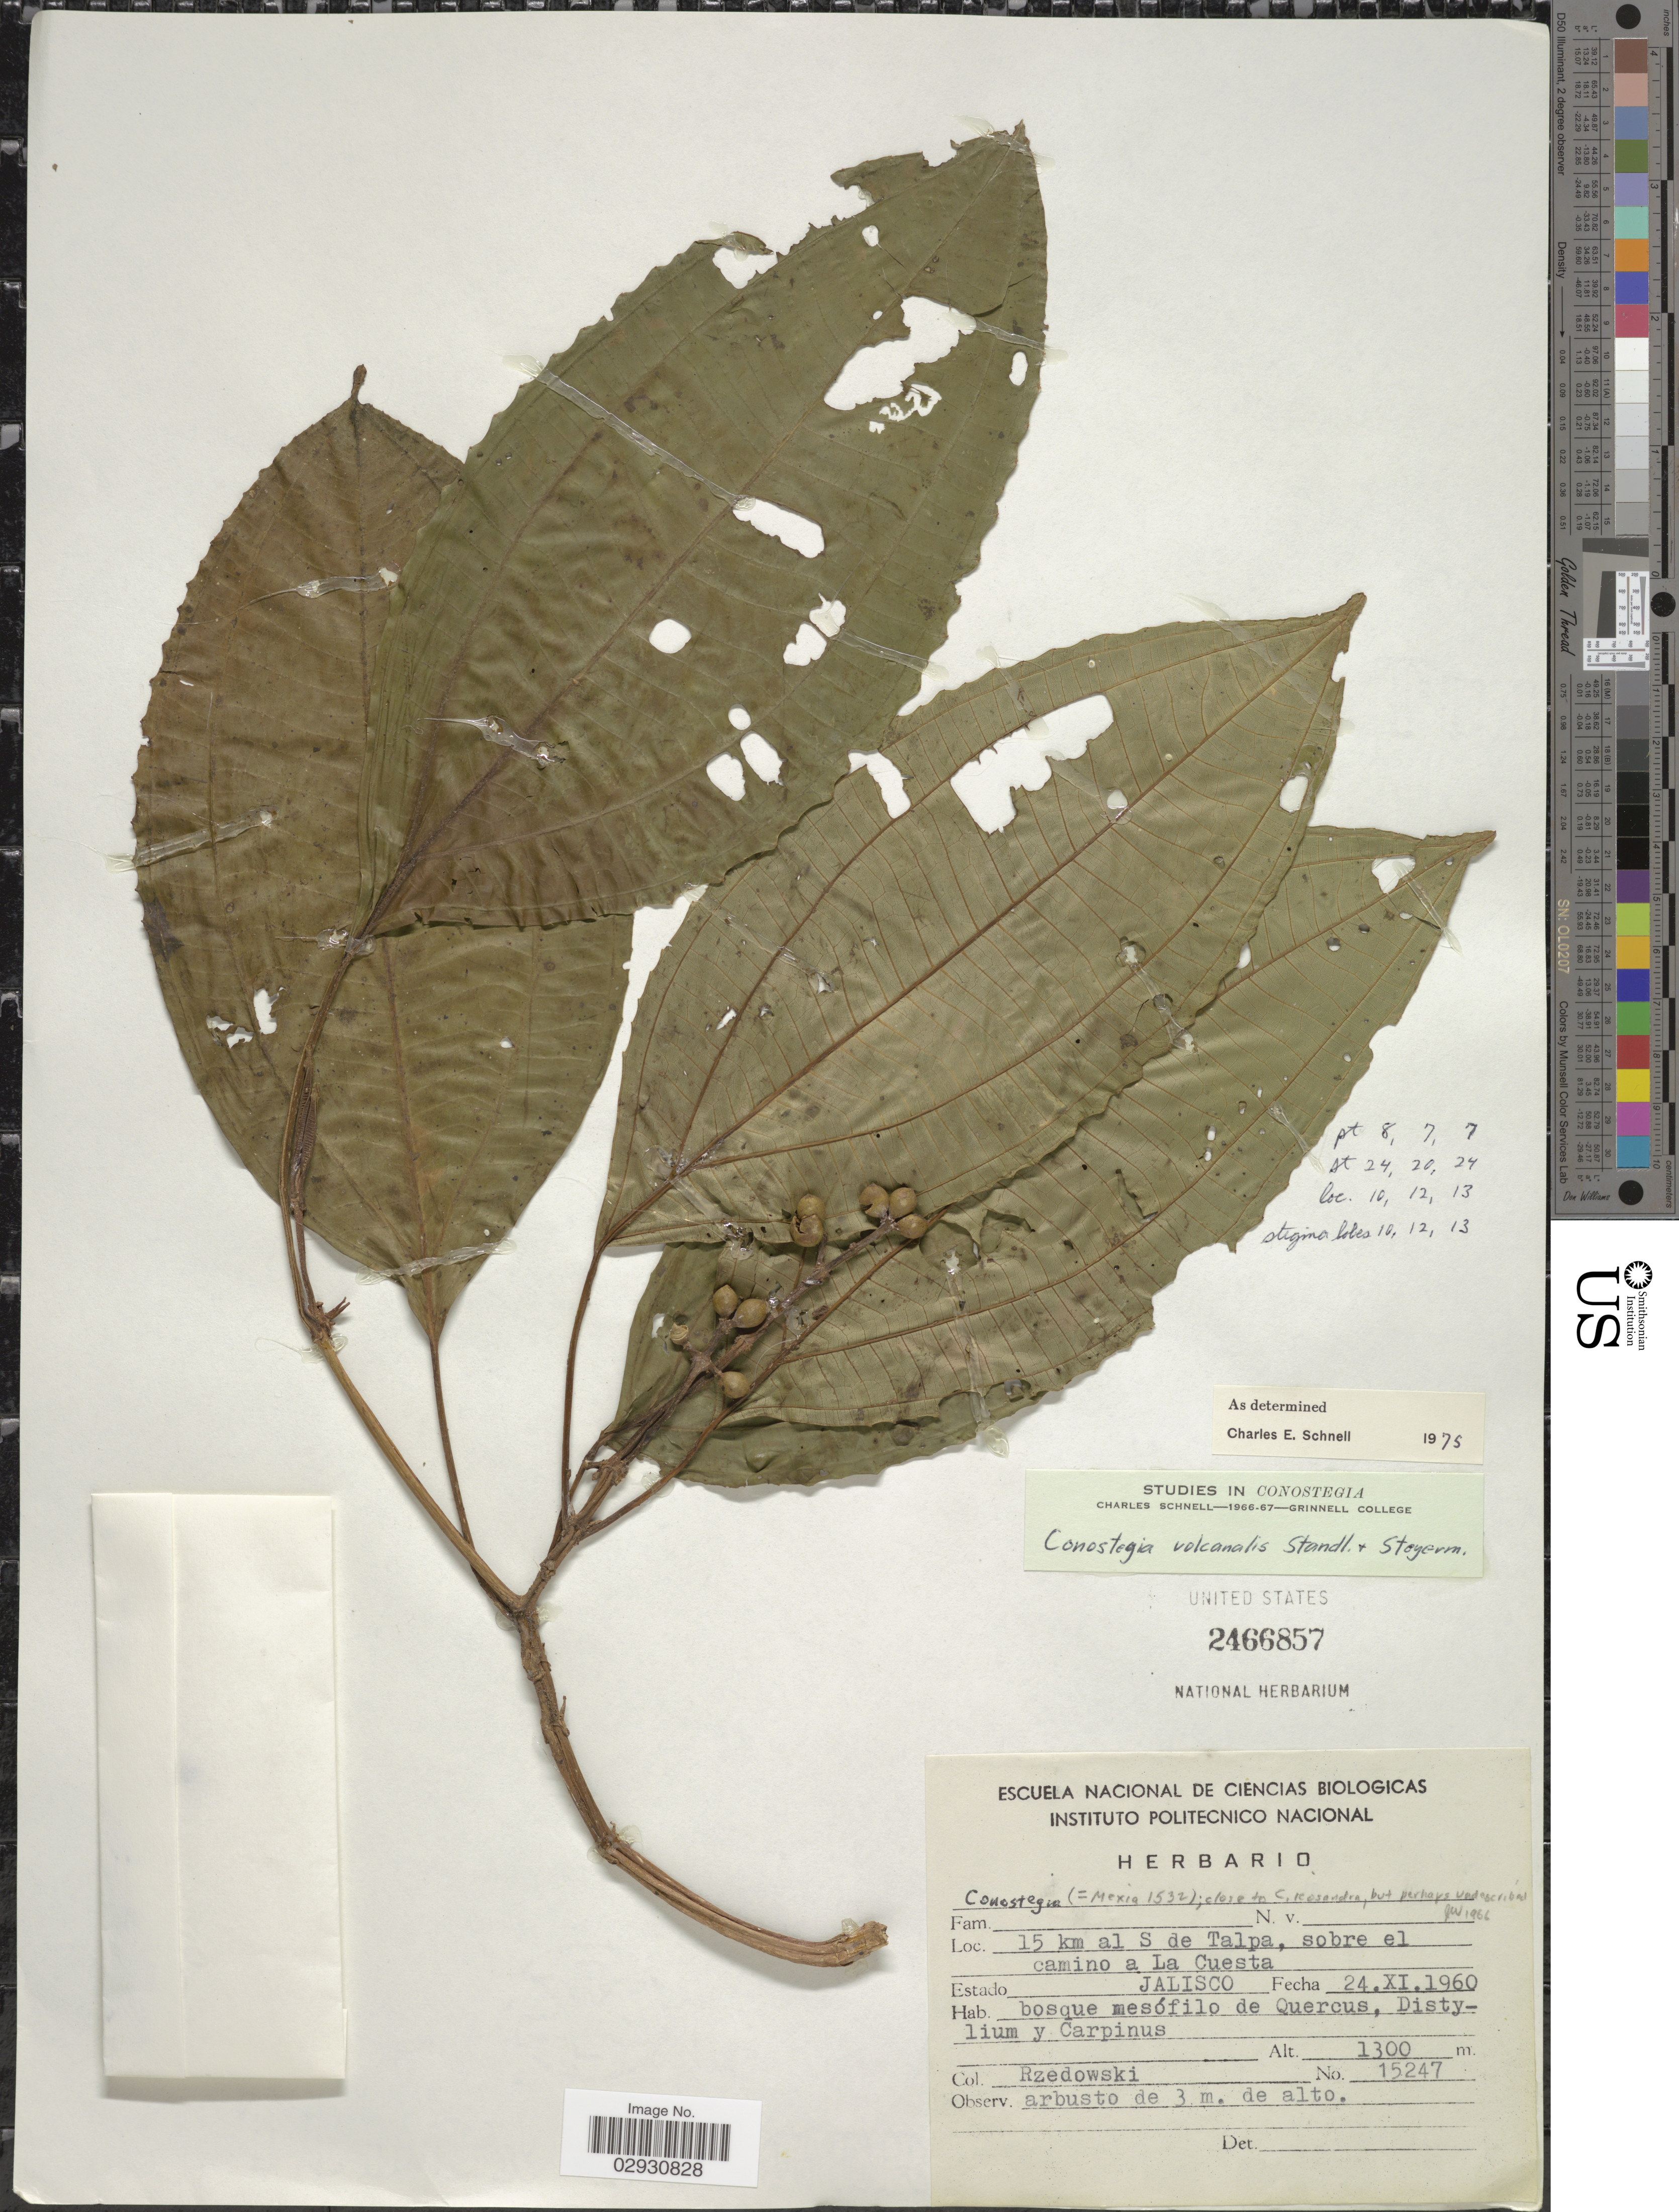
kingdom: Plantae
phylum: Tracheophyta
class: Magnoliopsida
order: Myrtales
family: Melastomataceae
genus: Conostegia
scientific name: Conostegia volcanalis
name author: Standl. & Steyerm.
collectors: Rzedowski, --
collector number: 15247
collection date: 1960-11-24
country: Mexico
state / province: Jalisco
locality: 15 km al S de Talpa, sobre el camino a La Cuesta. Estado Jalisco.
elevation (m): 1300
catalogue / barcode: US 2466857